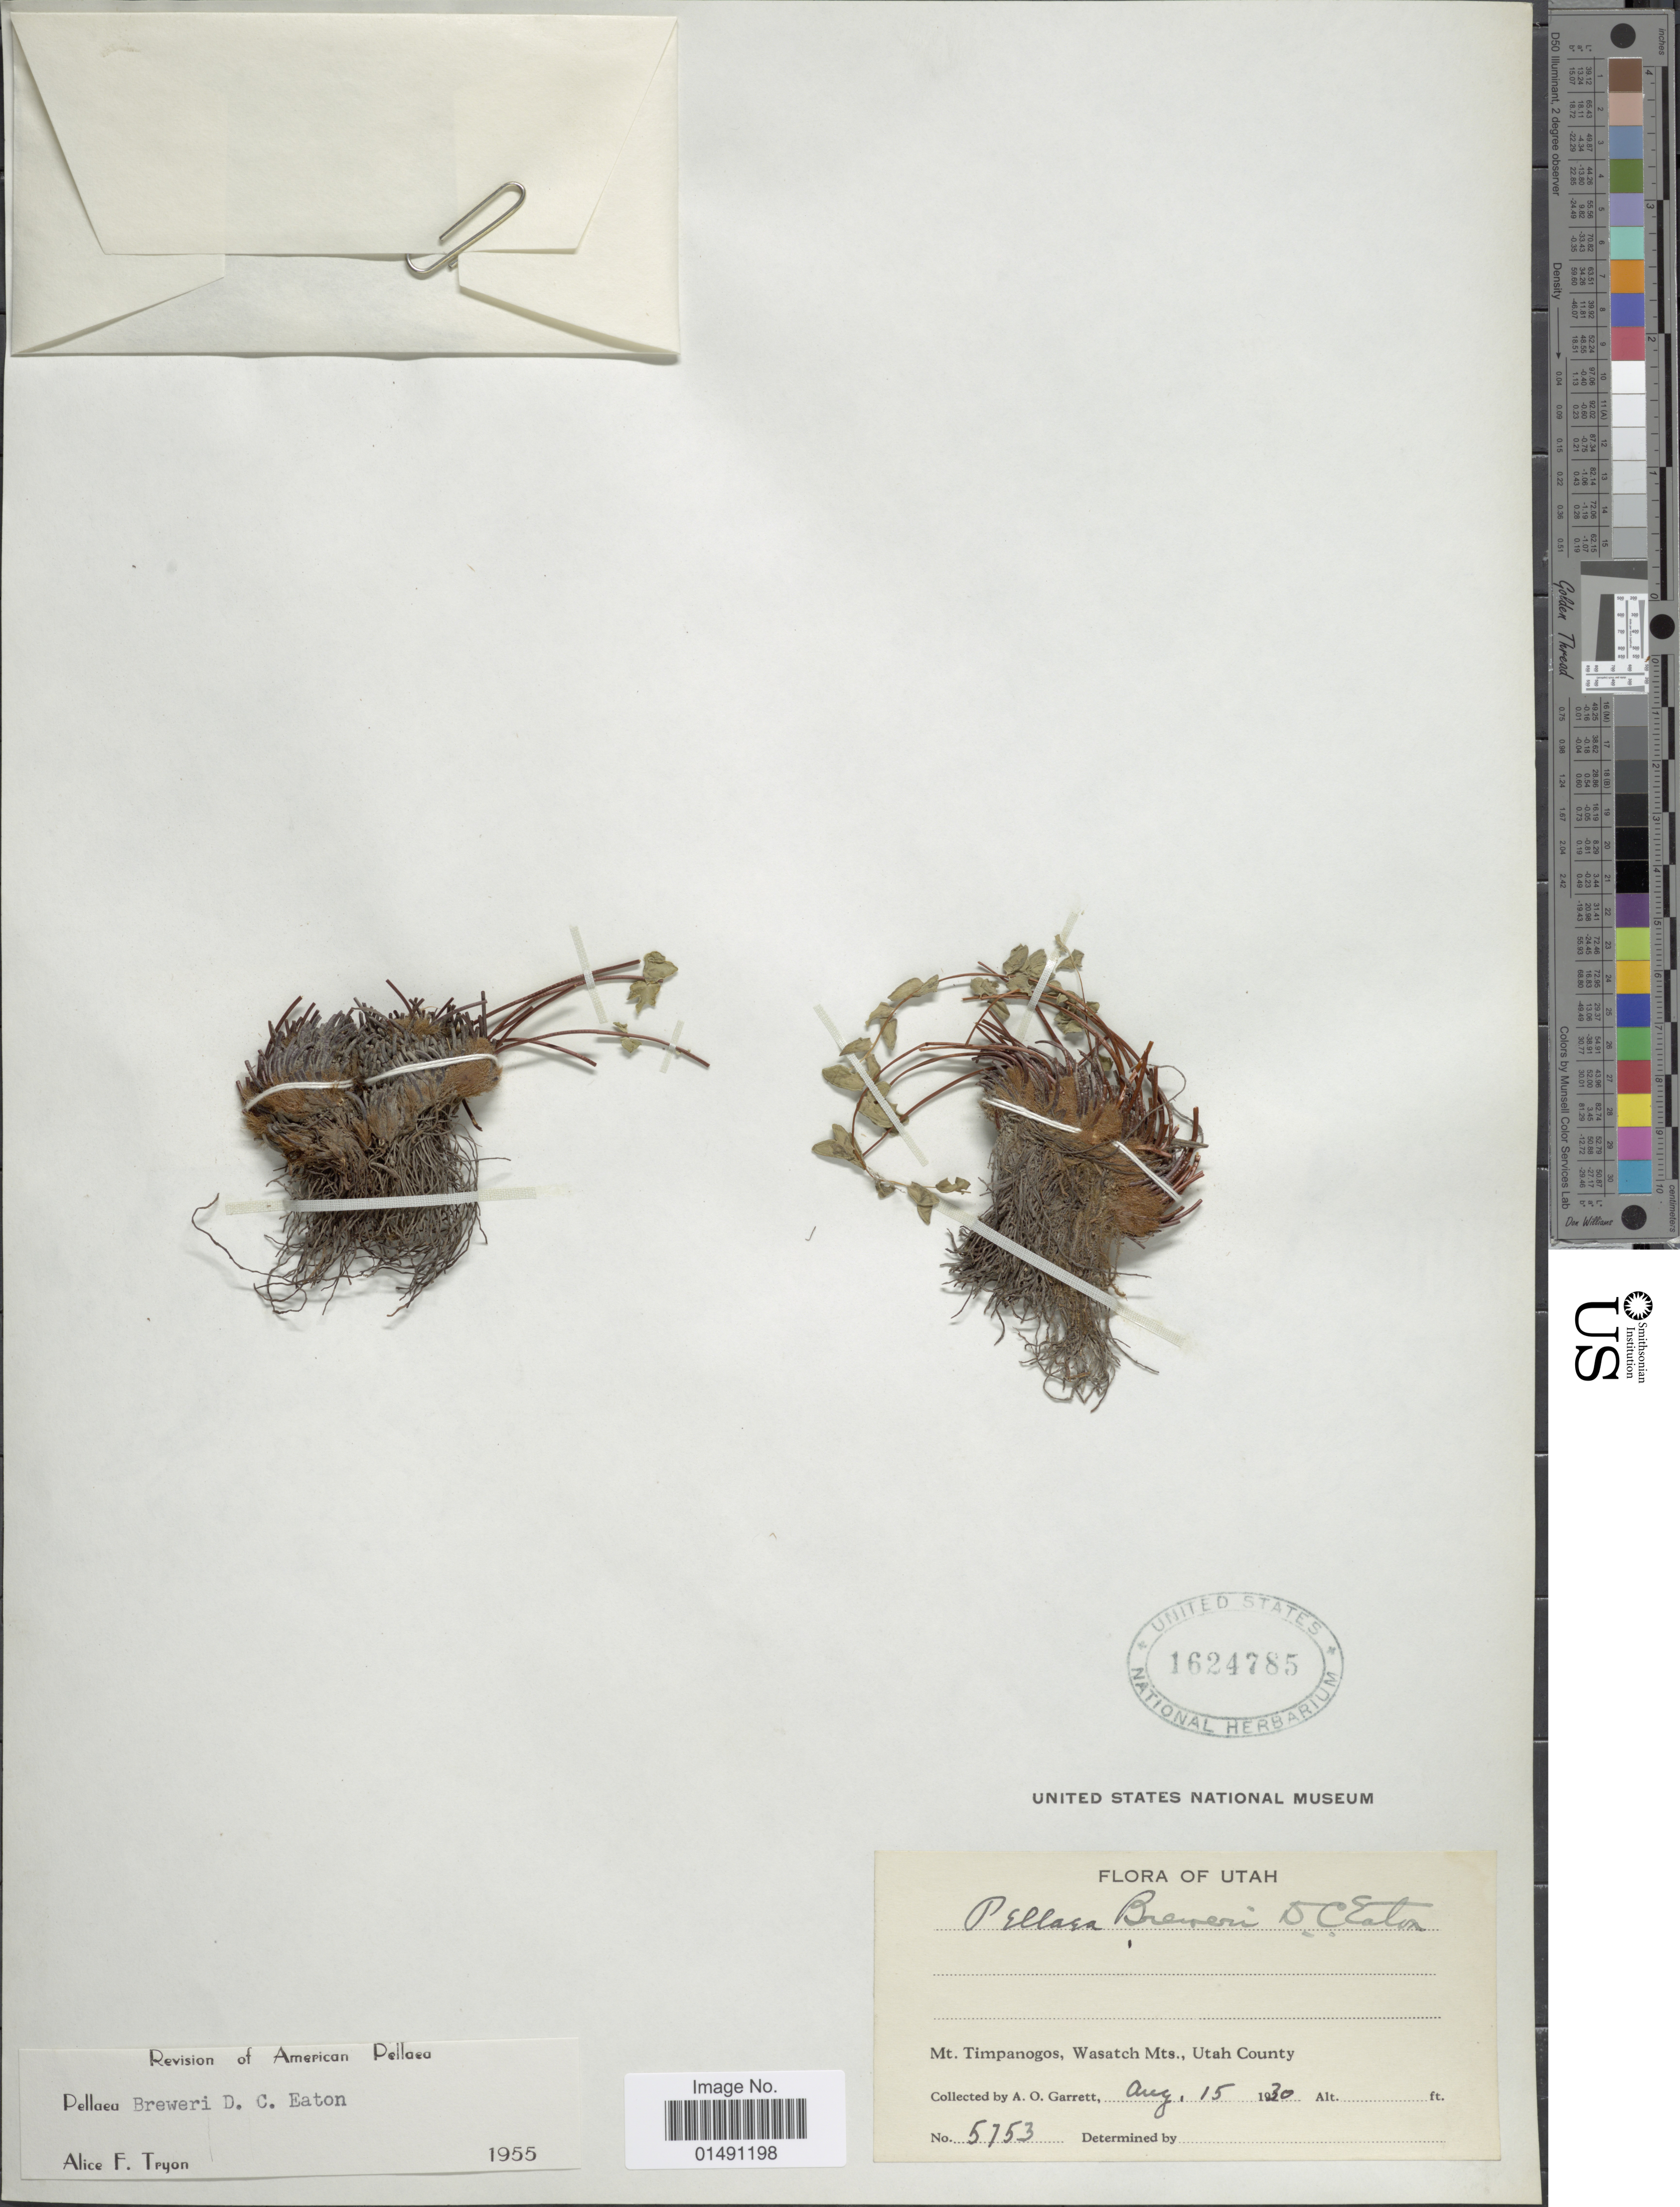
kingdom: Plantae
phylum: Tracheophyta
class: Polypodiopsida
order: Polypodiales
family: Pteridaceae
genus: Pellaea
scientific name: Pellaea breweri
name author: D.C. Eaton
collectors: A. O. Garrett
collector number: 5753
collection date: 1930-08-15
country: United States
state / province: Utah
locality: Mt Timpanogos, Wasatch Mts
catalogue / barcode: US 1624785